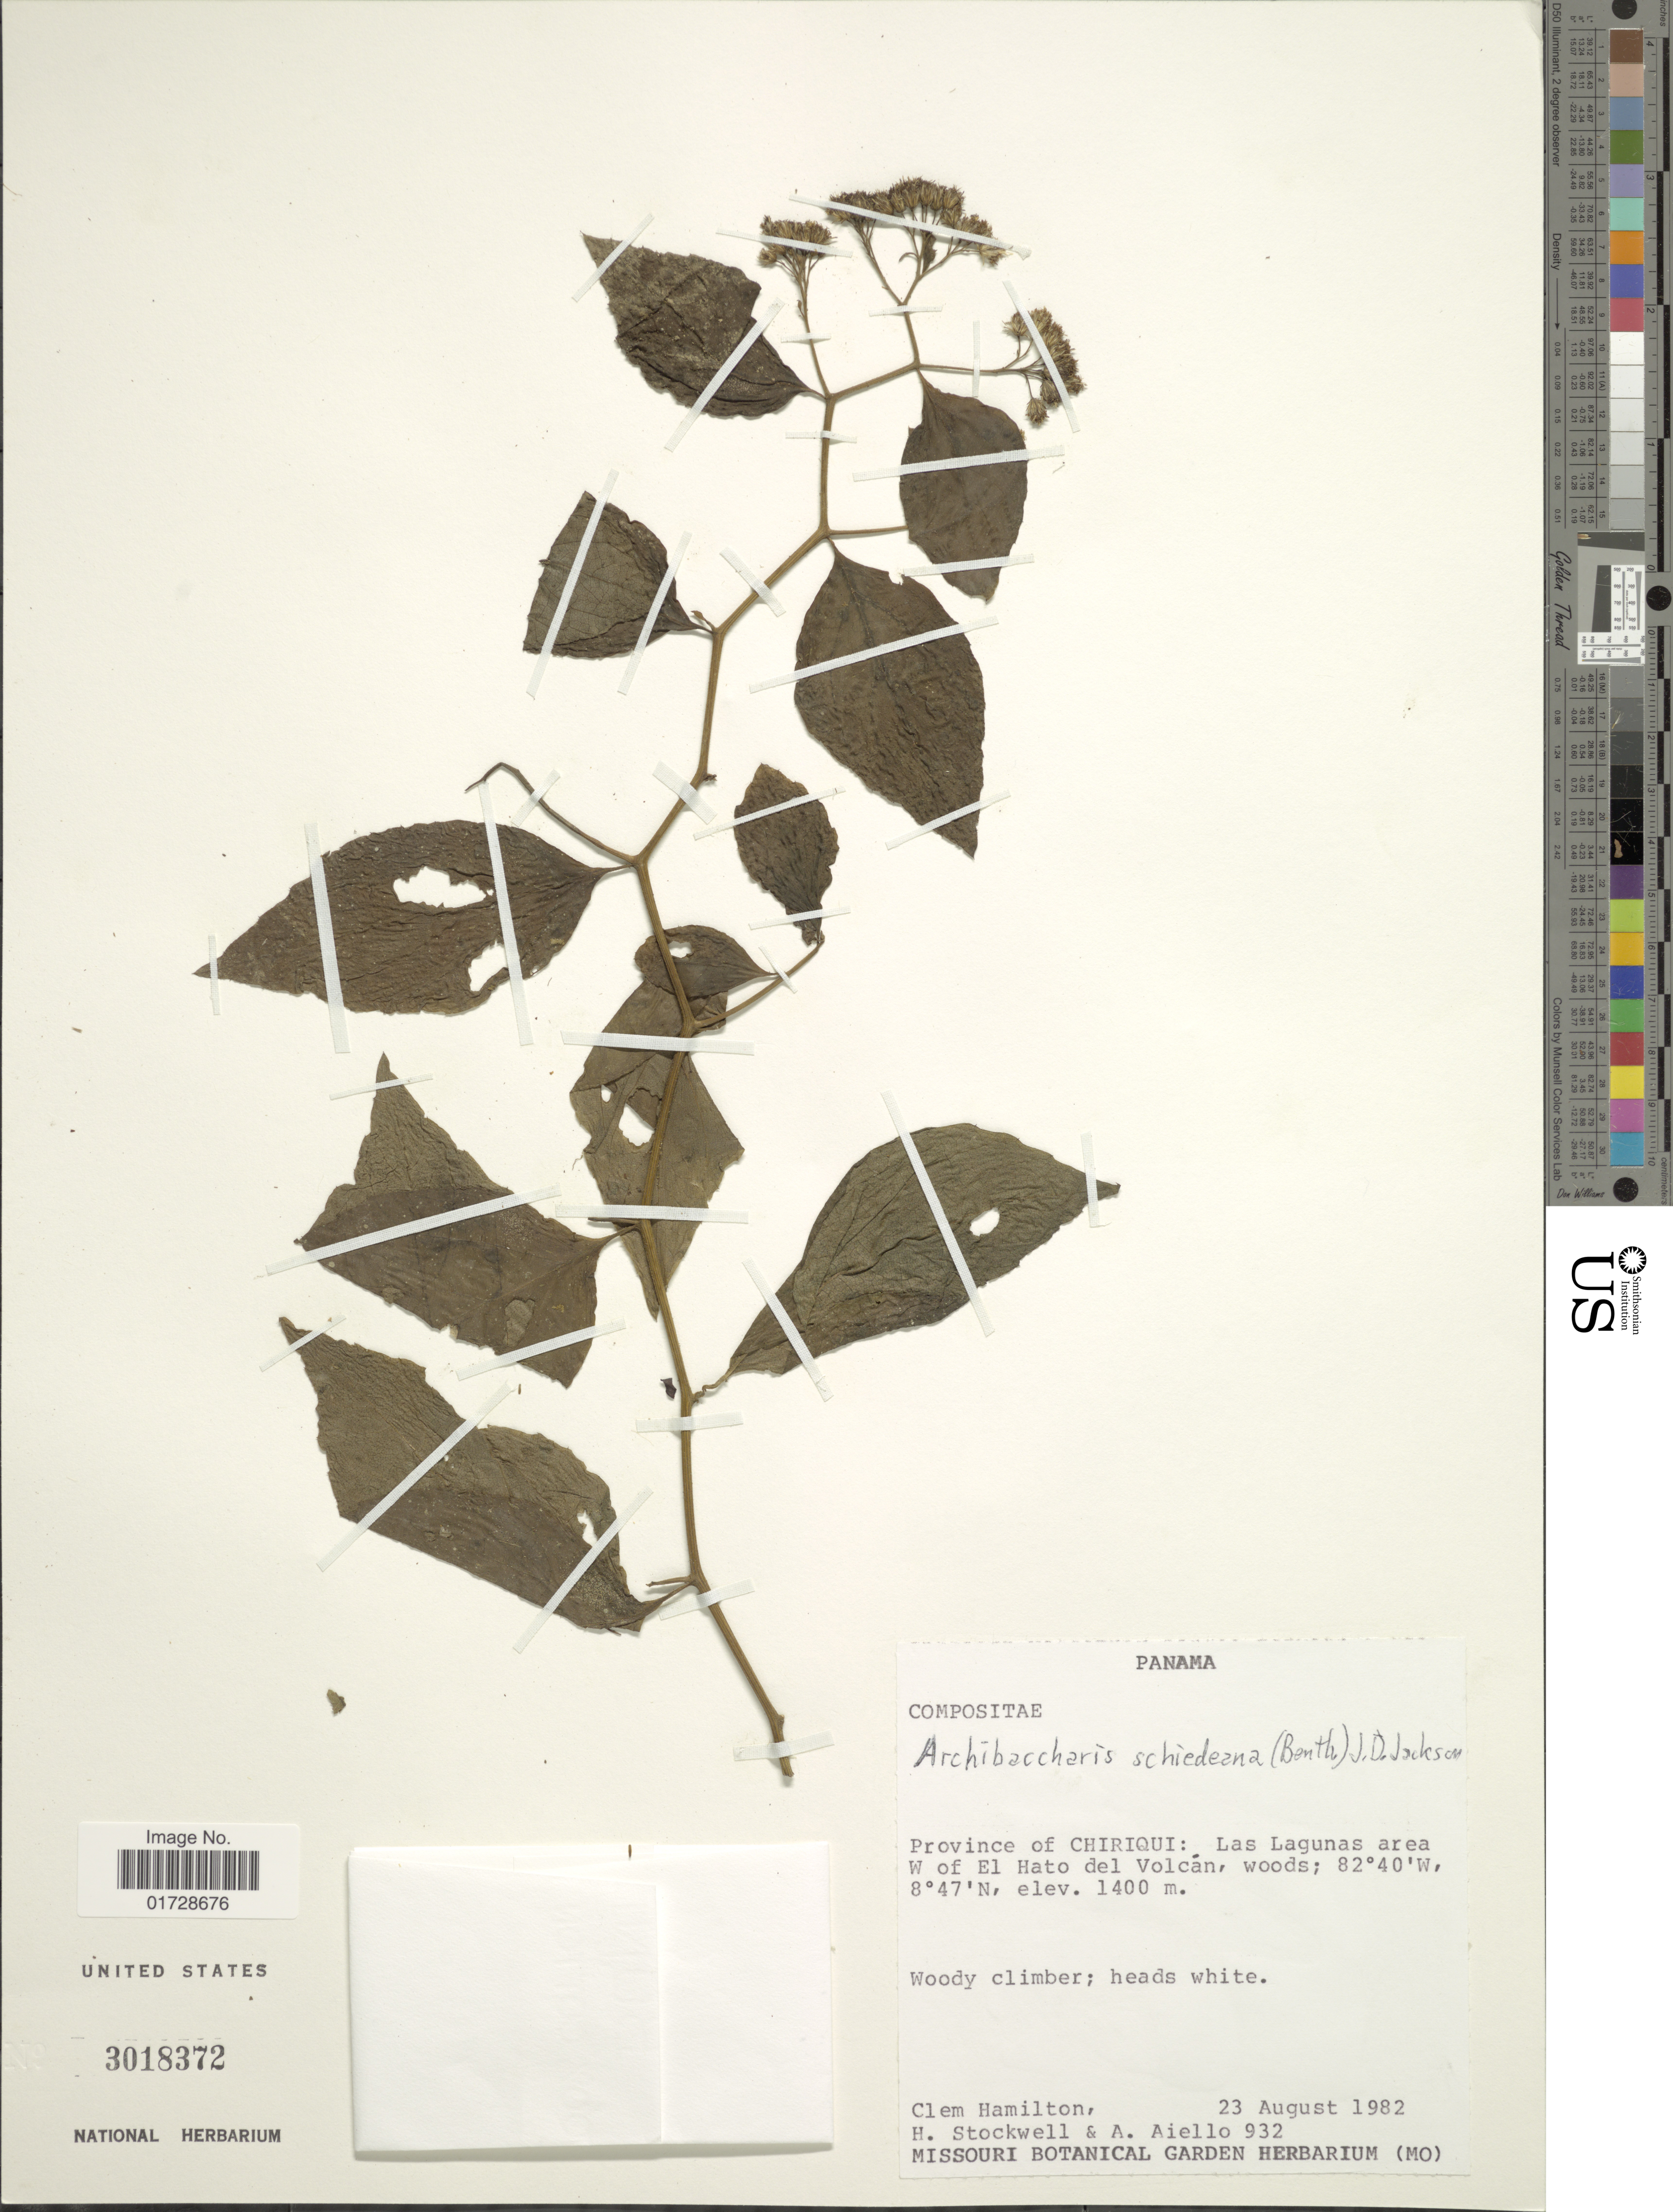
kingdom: Plantae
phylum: Tracheophyta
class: Magnoliopsida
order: Asterales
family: Asteraceae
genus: Archibaccharis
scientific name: Archibaccharis schiedeana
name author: (Benth.) J.D. Jacks.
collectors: C. Hamilton, H. Stockwell & A. Aiello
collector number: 932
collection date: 1982-08-23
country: Panama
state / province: Chiriqui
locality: Las Lagunas area W of El Hato del Volcan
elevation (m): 1400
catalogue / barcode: US 3018372